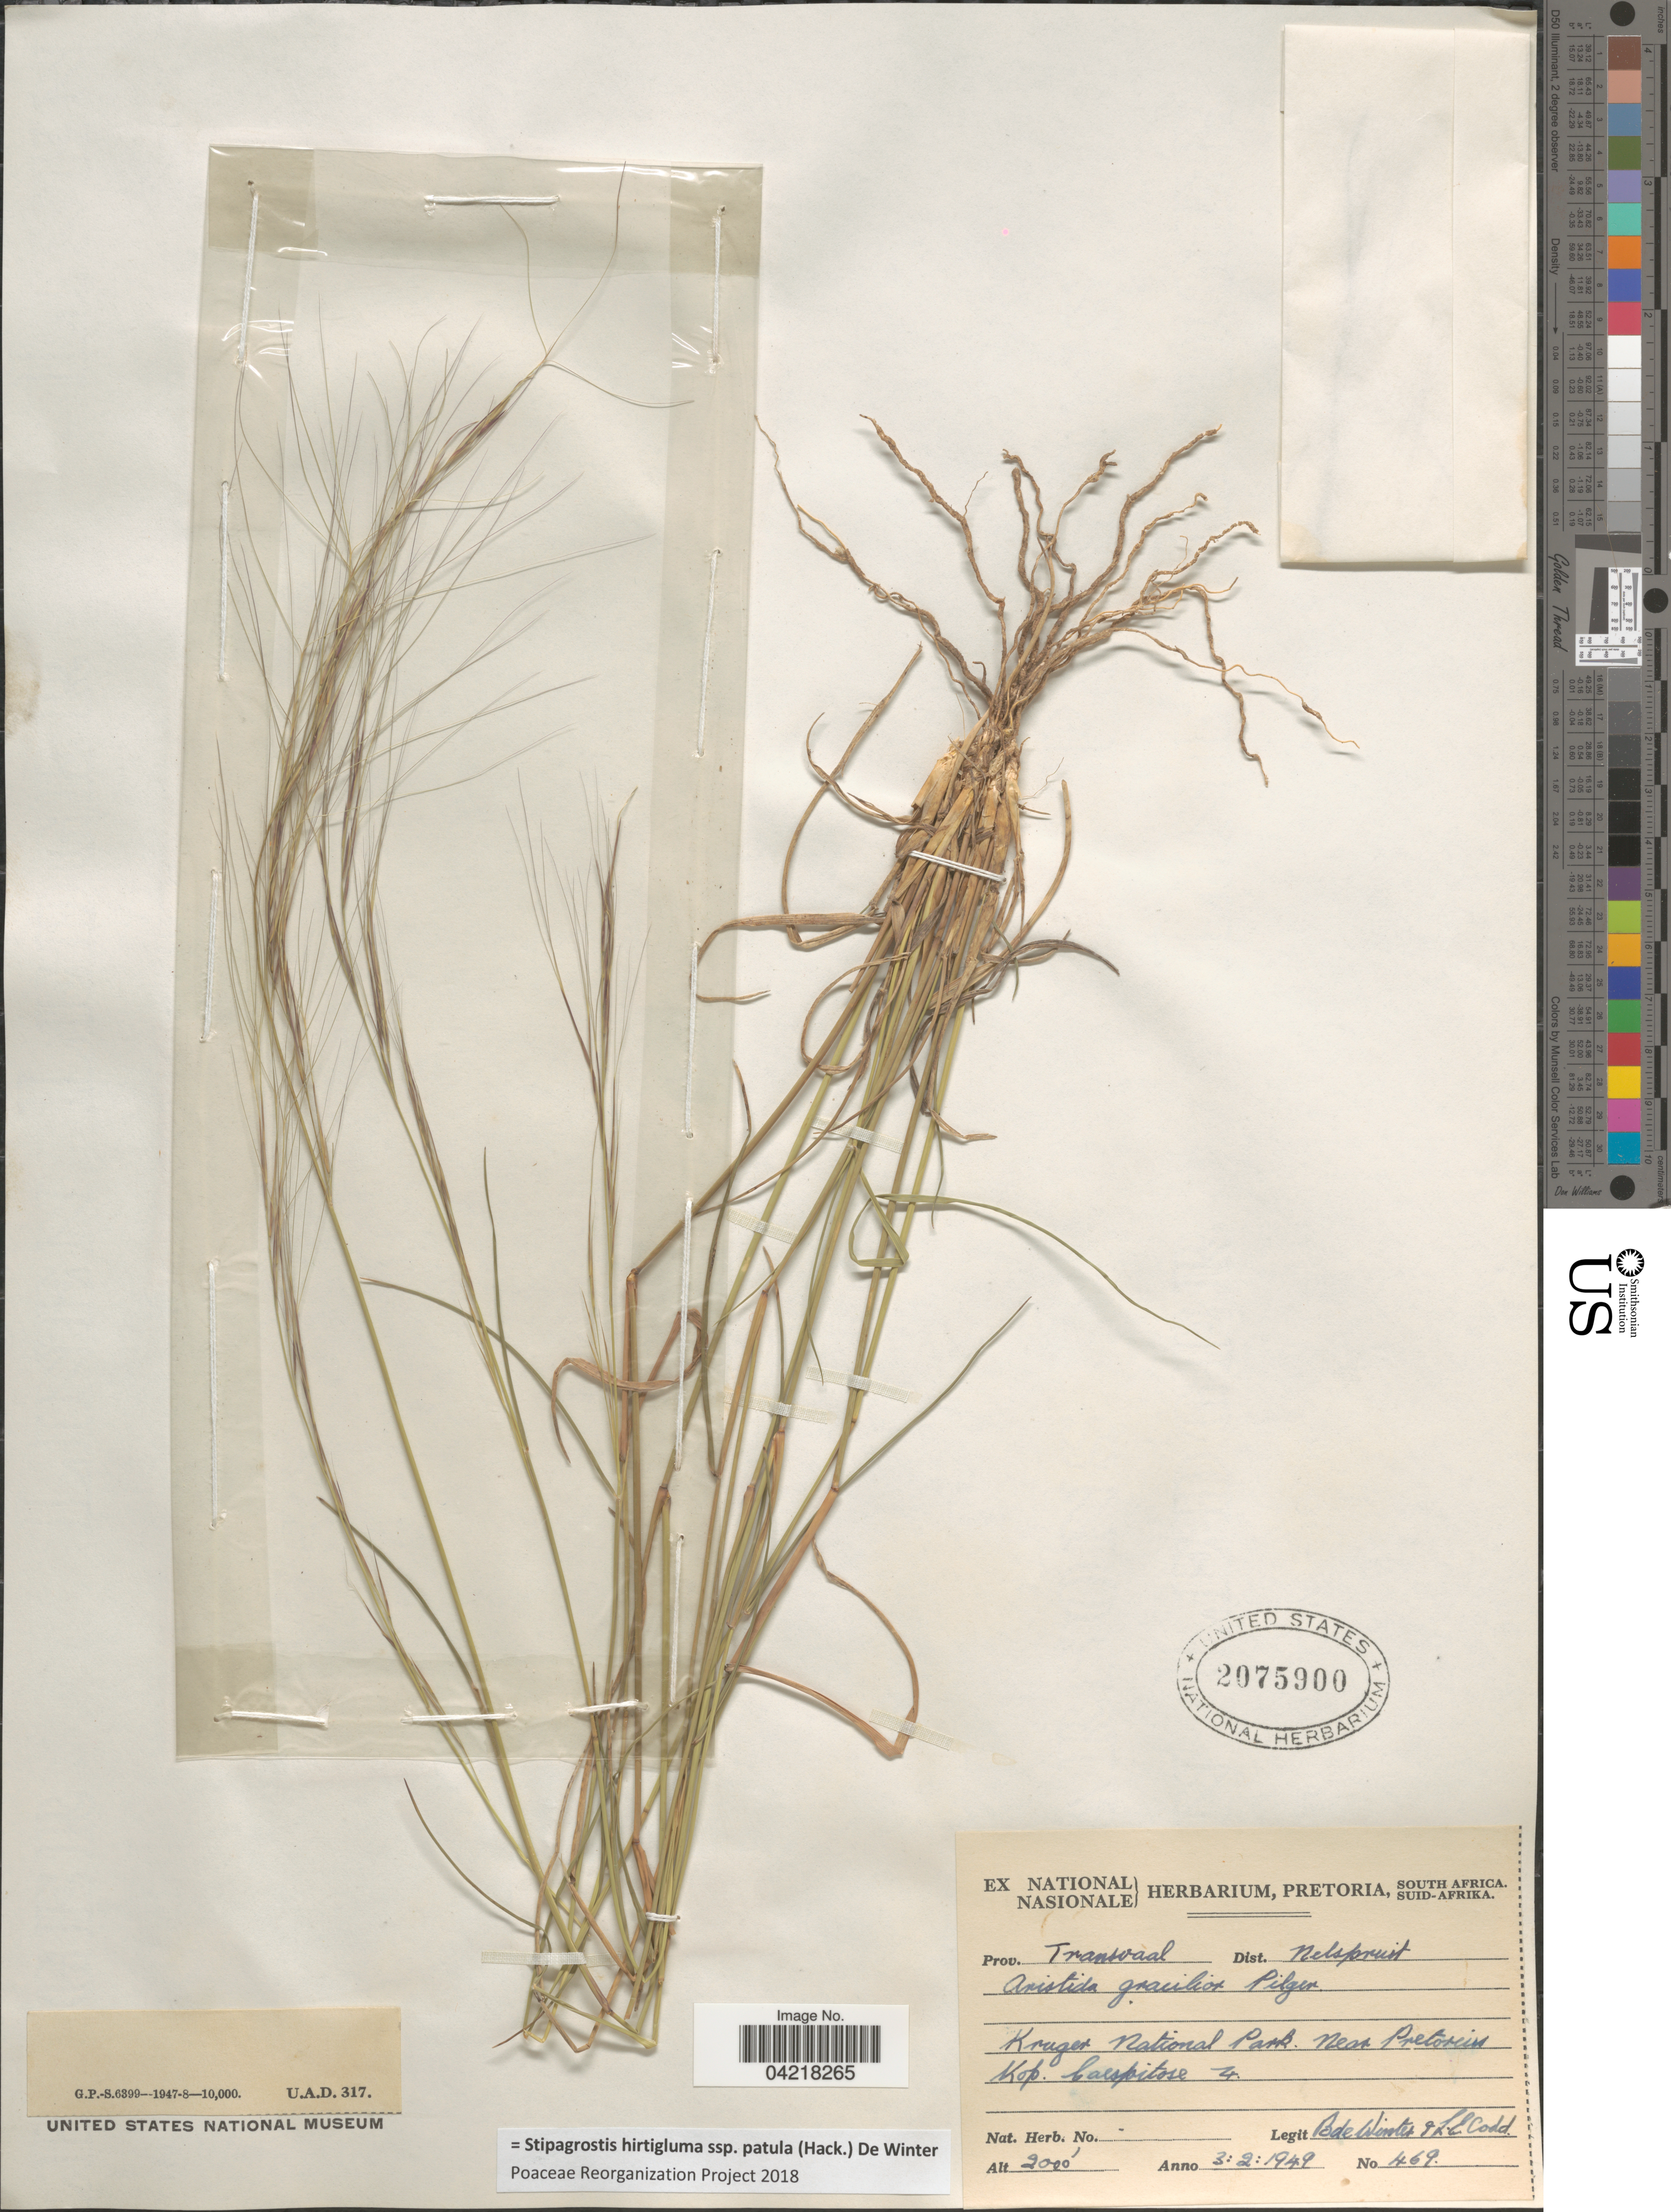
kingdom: Plantae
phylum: Tracheophyta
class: Liliopsida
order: Poales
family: Poaceae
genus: Stipagrostis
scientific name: Stipagrostis hirtigluma subsp. patula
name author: (Hack.) De Winter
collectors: B. de Winter & L. Codd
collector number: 469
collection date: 1949-02-03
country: South Africa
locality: Prov. Transvaal. Dist. Nelspruit. Kruger National Park. Near Pretorius Kop. Caespitoze 4.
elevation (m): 610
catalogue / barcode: US 2075900